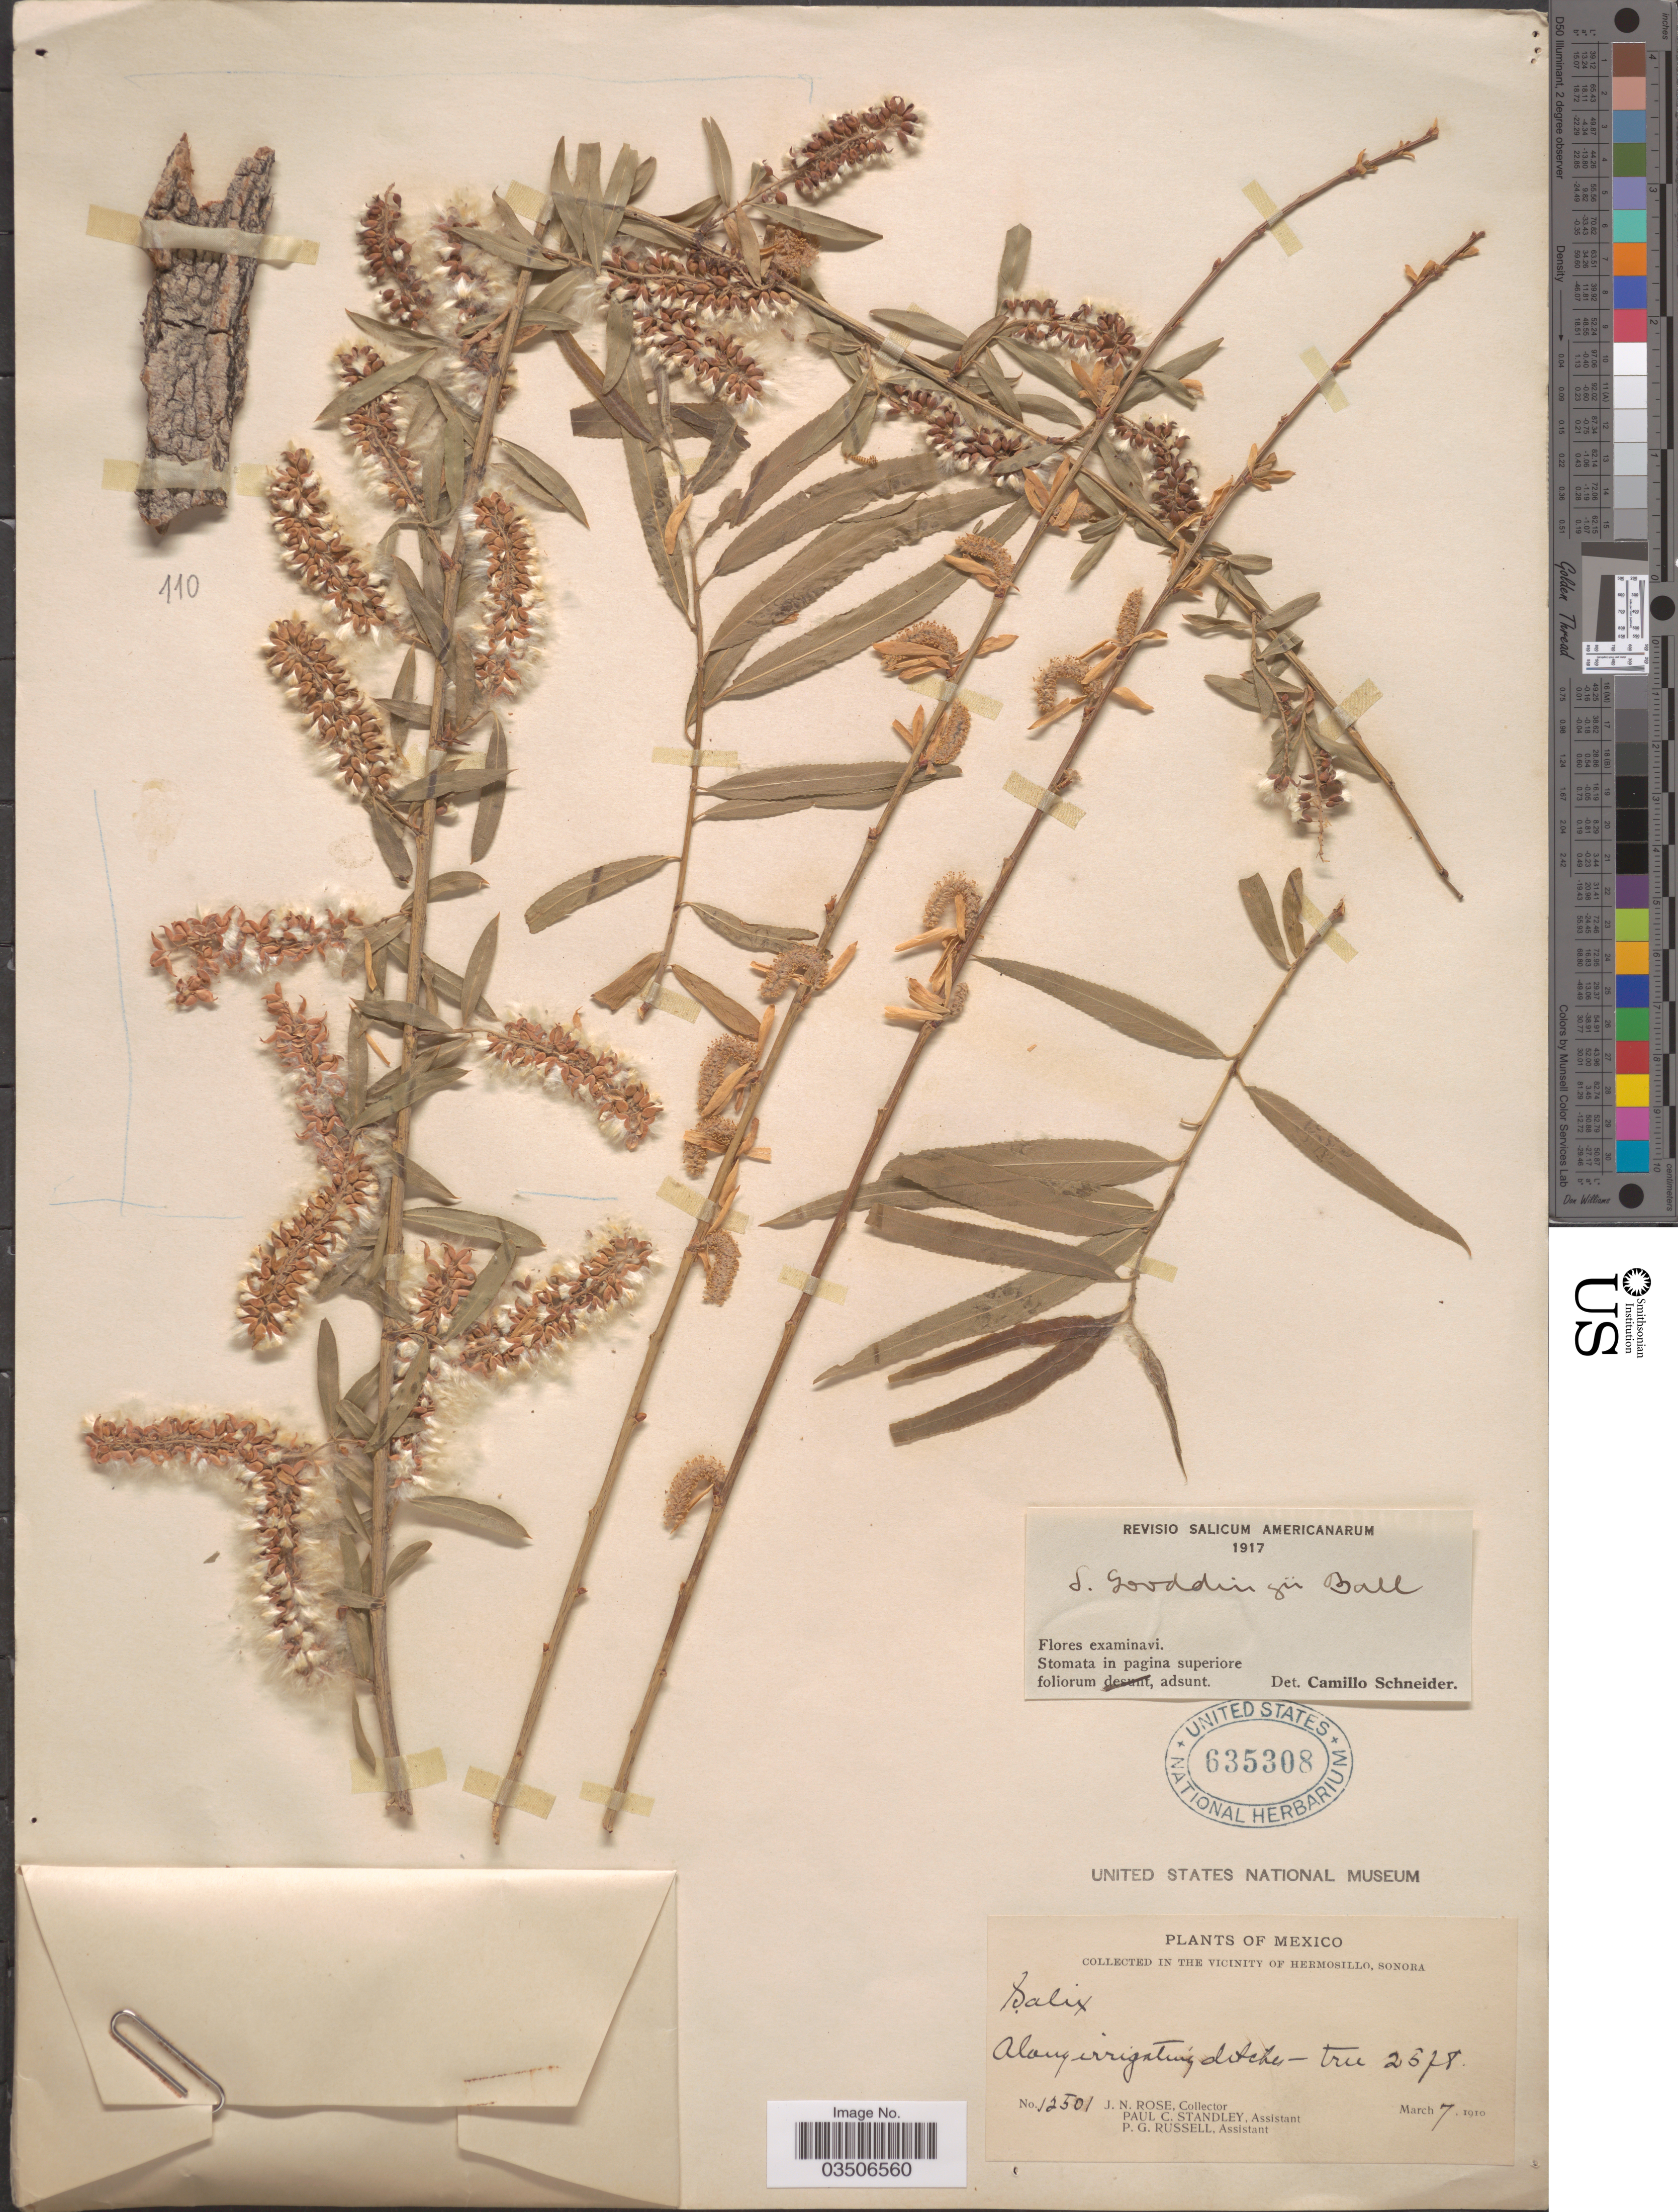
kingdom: Plantae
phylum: Tracheophyta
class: Magnoliopsida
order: Malpighiales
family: Salicaceae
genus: Salix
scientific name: Salix gooddingii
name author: C.R. Ball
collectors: J. N. Rose, P. C. Standley & P. G. Russell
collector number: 12501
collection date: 1910-03-07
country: Mexico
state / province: Sonora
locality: Vicinity of Hermosillo. Along irrigating ditches.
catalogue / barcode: US 635308